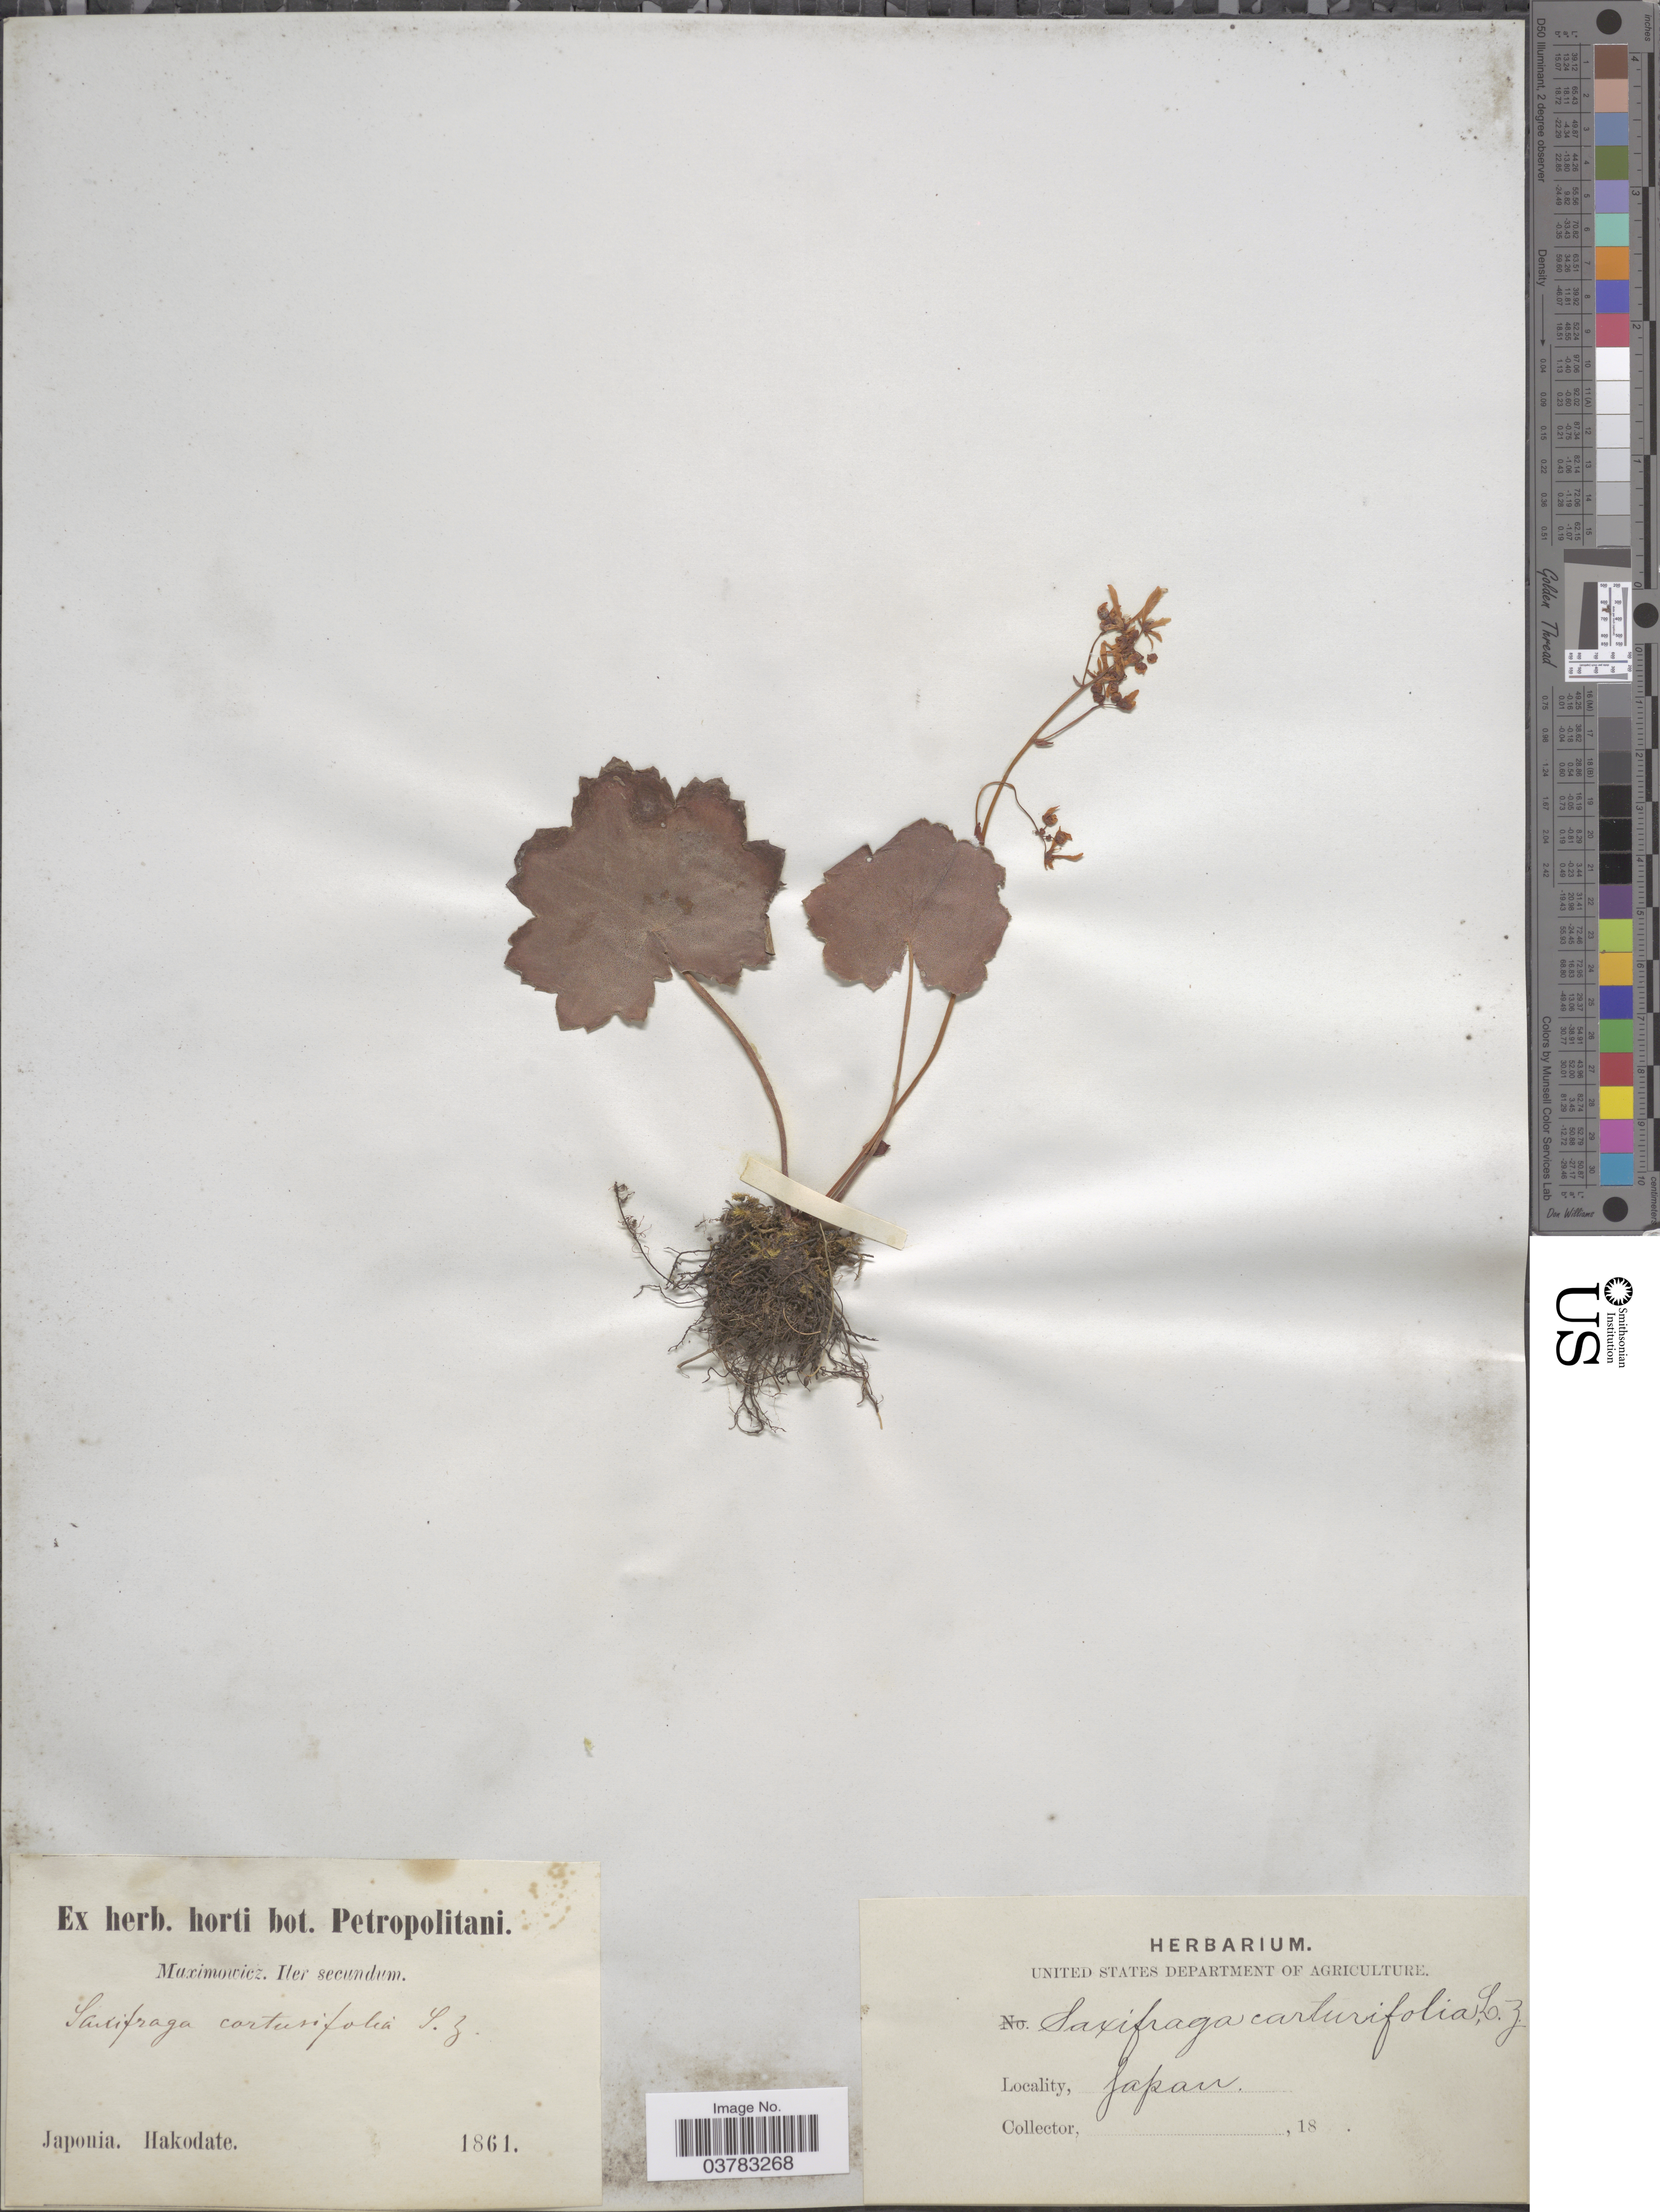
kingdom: Plantae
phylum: Tracheophyta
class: Magnoliopsida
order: Saxifragales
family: Saxifragaceae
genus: Saxifraga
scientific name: Saxifraga cortusifolia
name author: Siebold & Zucc.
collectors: Maximowicz, --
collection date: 1861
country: Japan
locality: Iter secundum. Japonia. Hakodate.